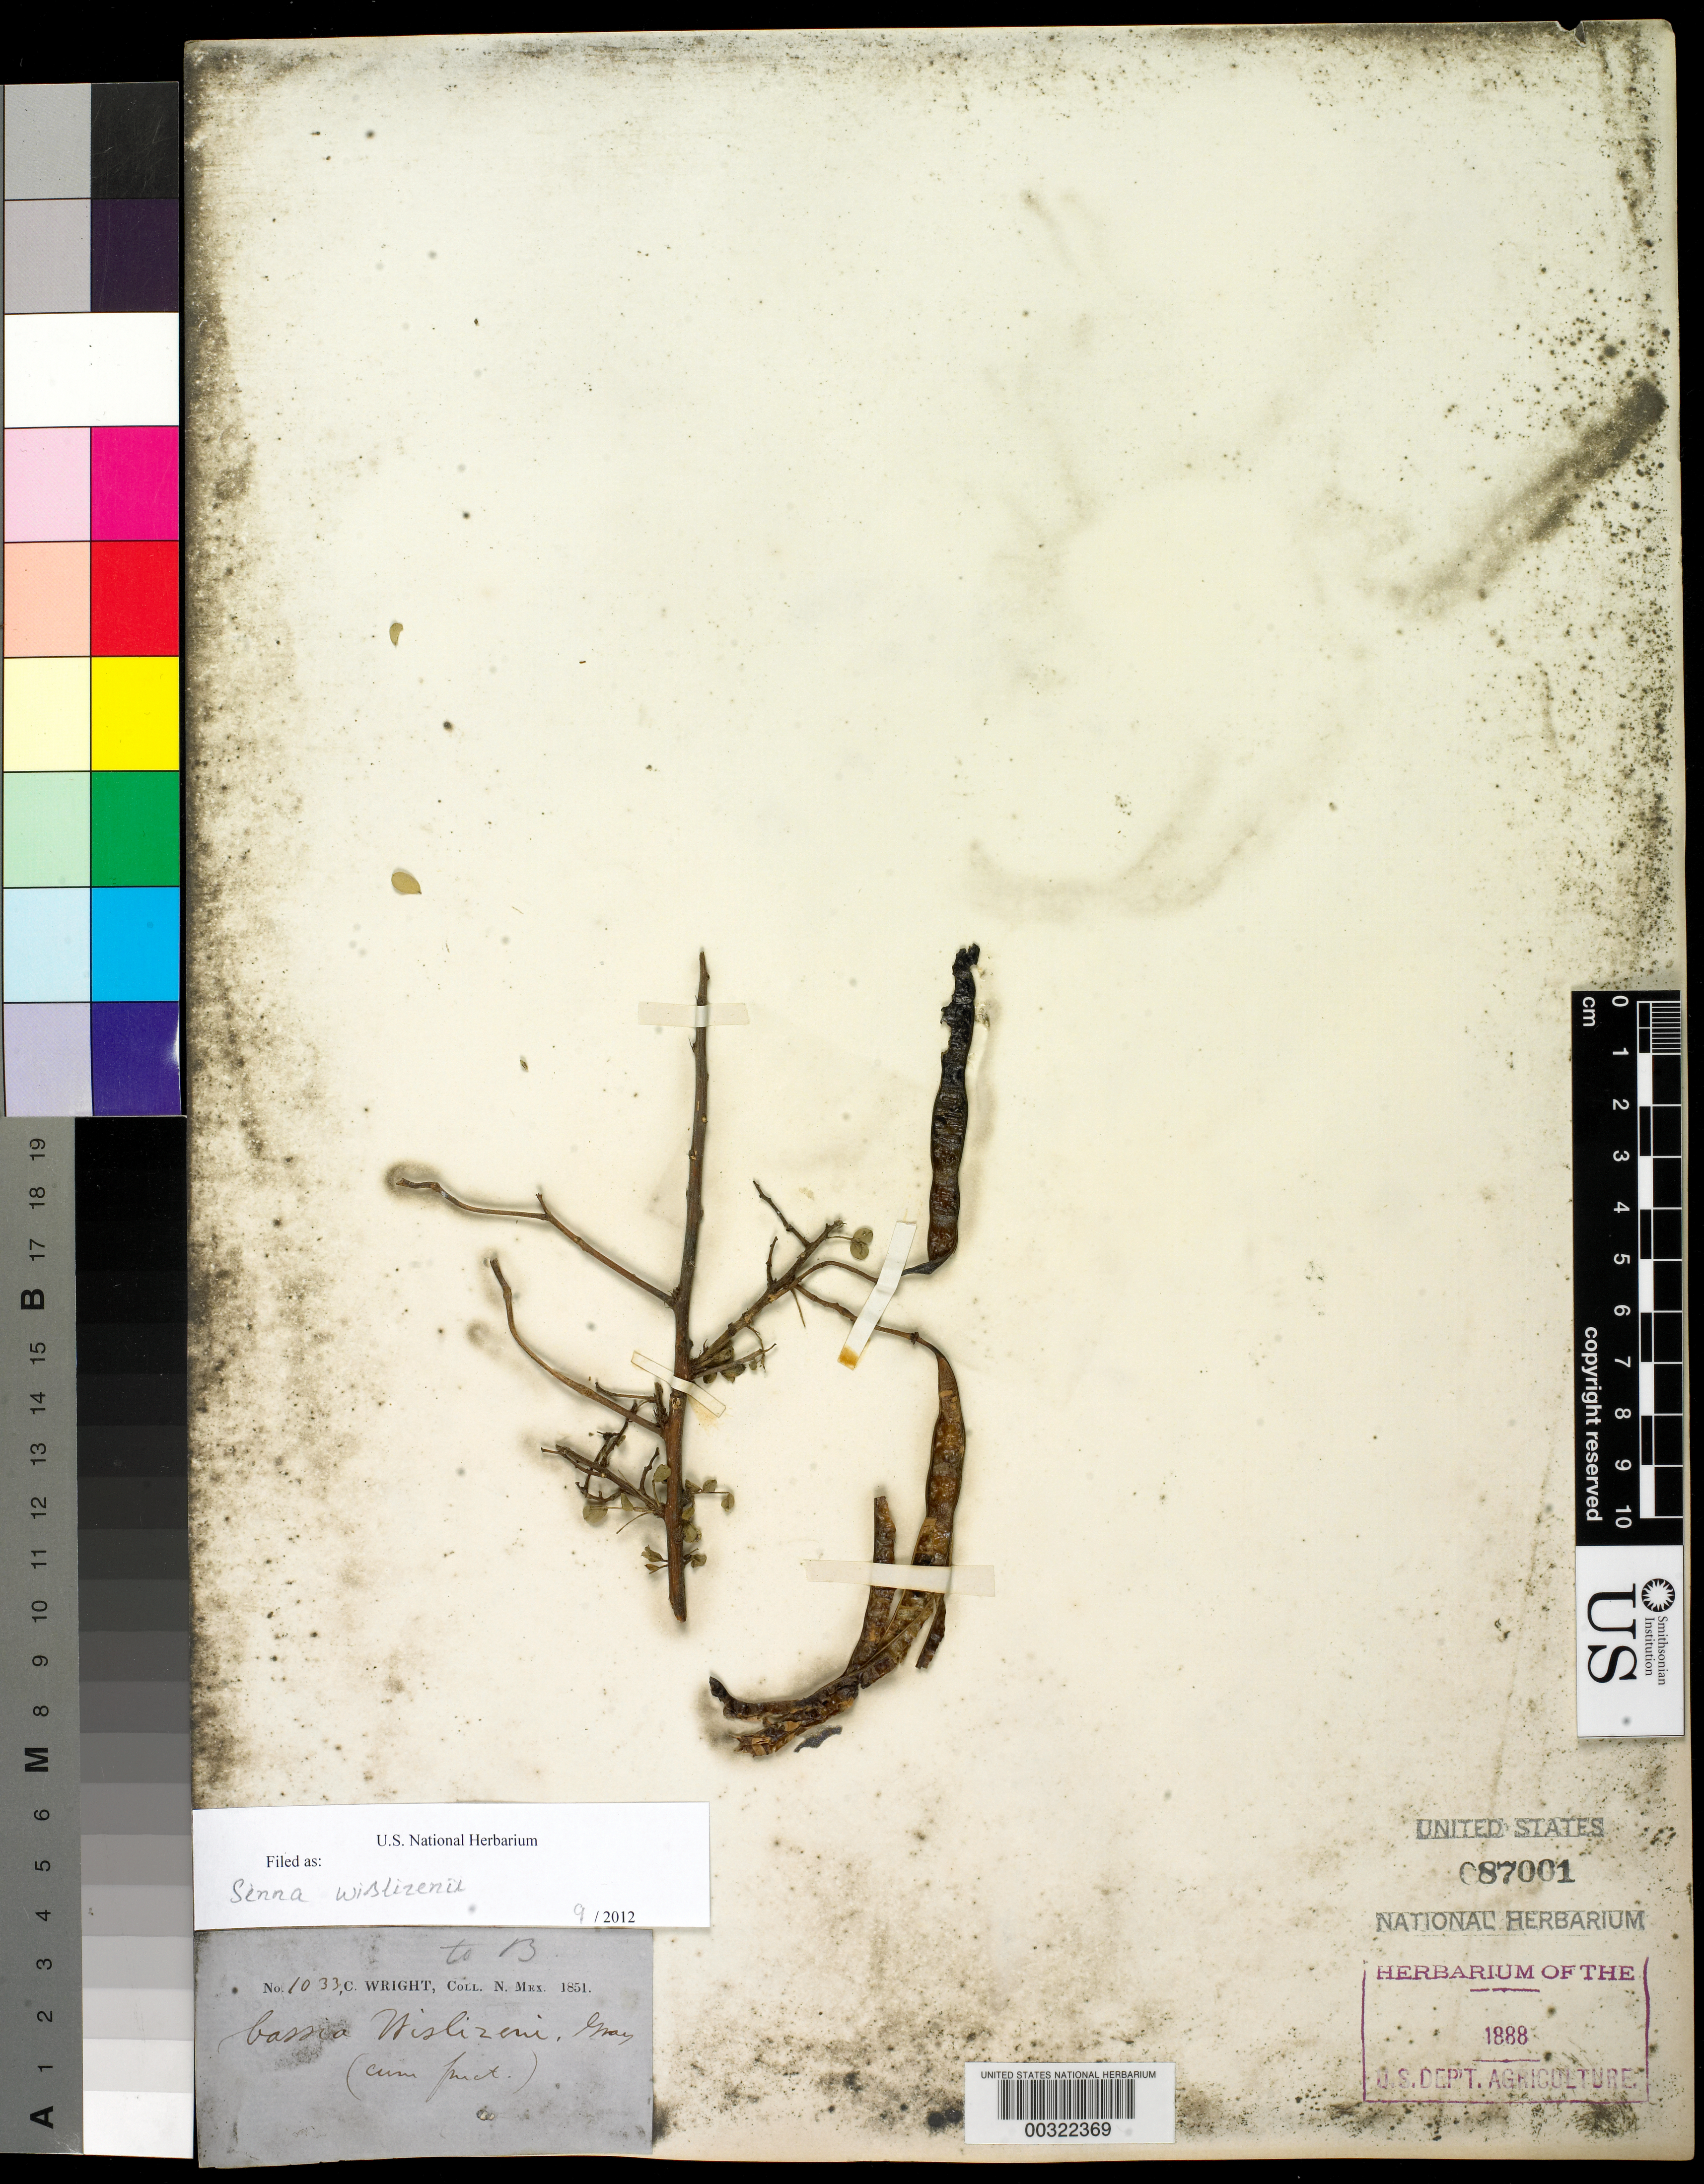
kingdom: Plantae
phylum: Tracheophyta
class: Magnoliopsida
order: Fabales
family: Fabaceae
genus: Senna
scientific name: Senna wislizeni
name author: (A. Gray) H.S. Irwin & Barneby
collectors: C. Wright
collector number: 1033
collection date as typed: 1851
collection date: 1851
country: United States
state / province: New Mexico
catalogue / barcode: US 87001